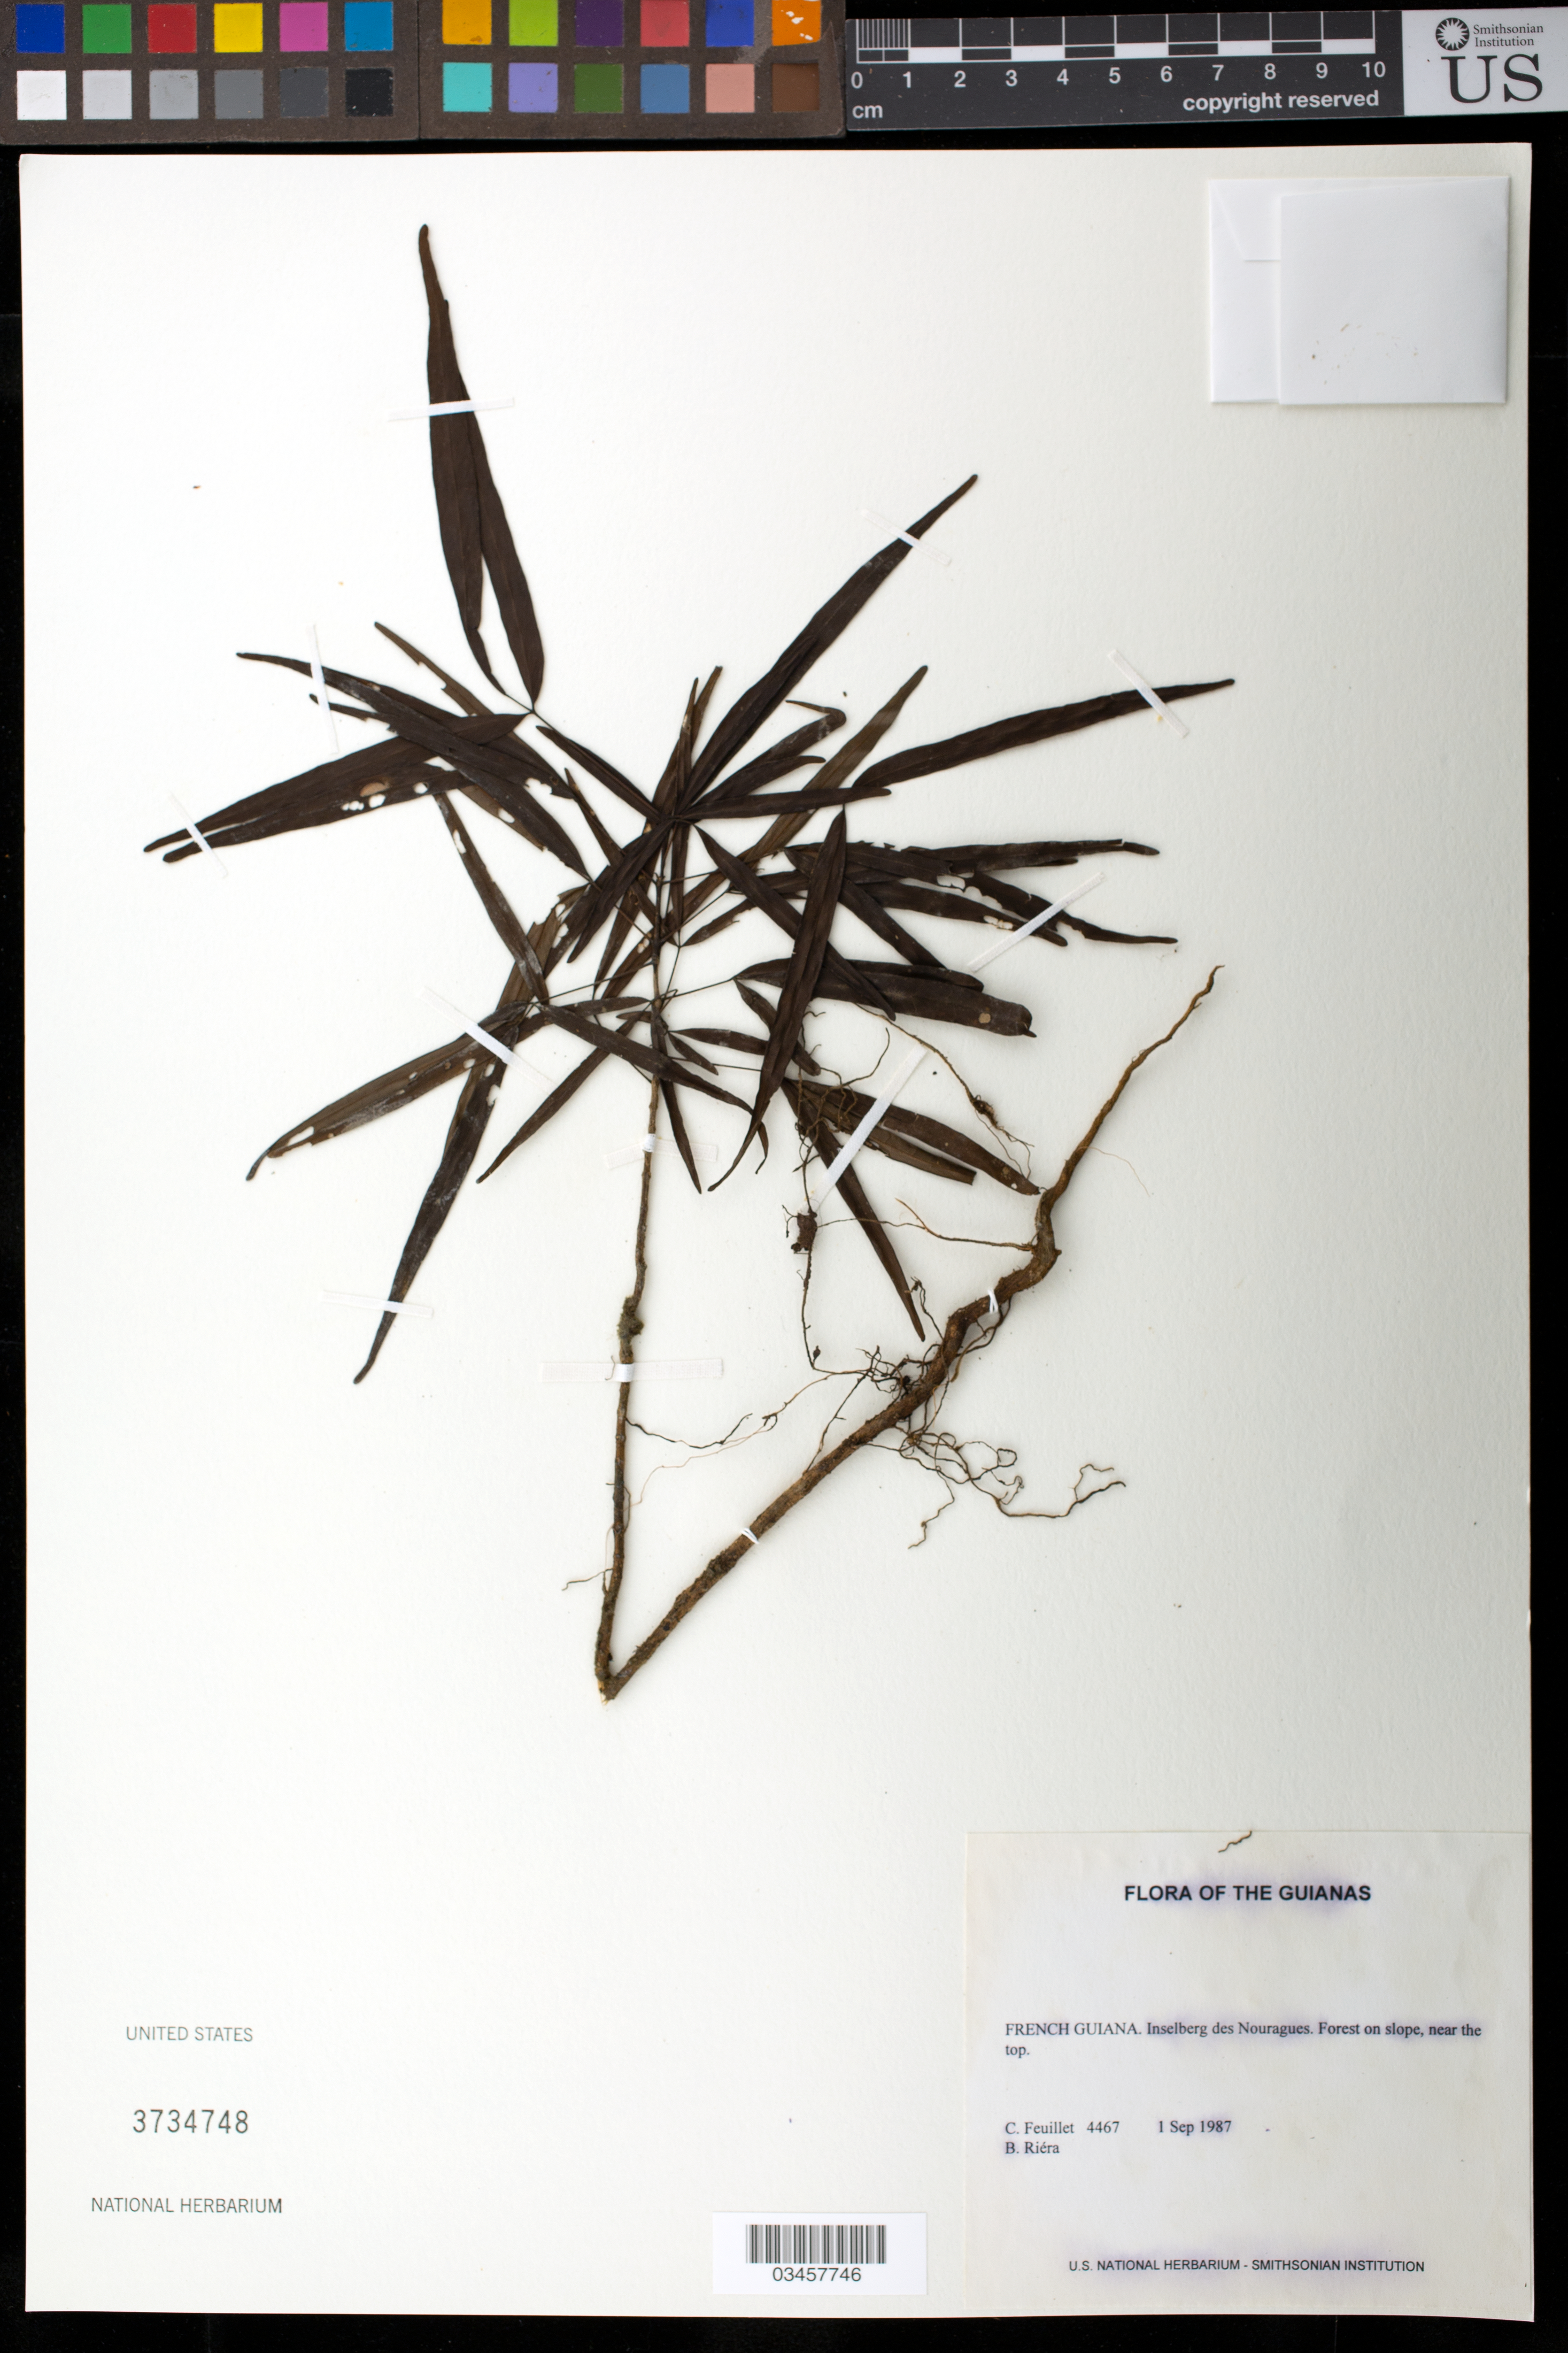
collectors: C. Feuillet & B. Riéra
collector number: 4467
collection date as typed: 1 Sep 1987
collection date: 1987-09-01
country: French Guiana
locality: Inselberg des Nouragues.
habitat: Forest on slope, near the tip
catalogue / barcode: US 3734748